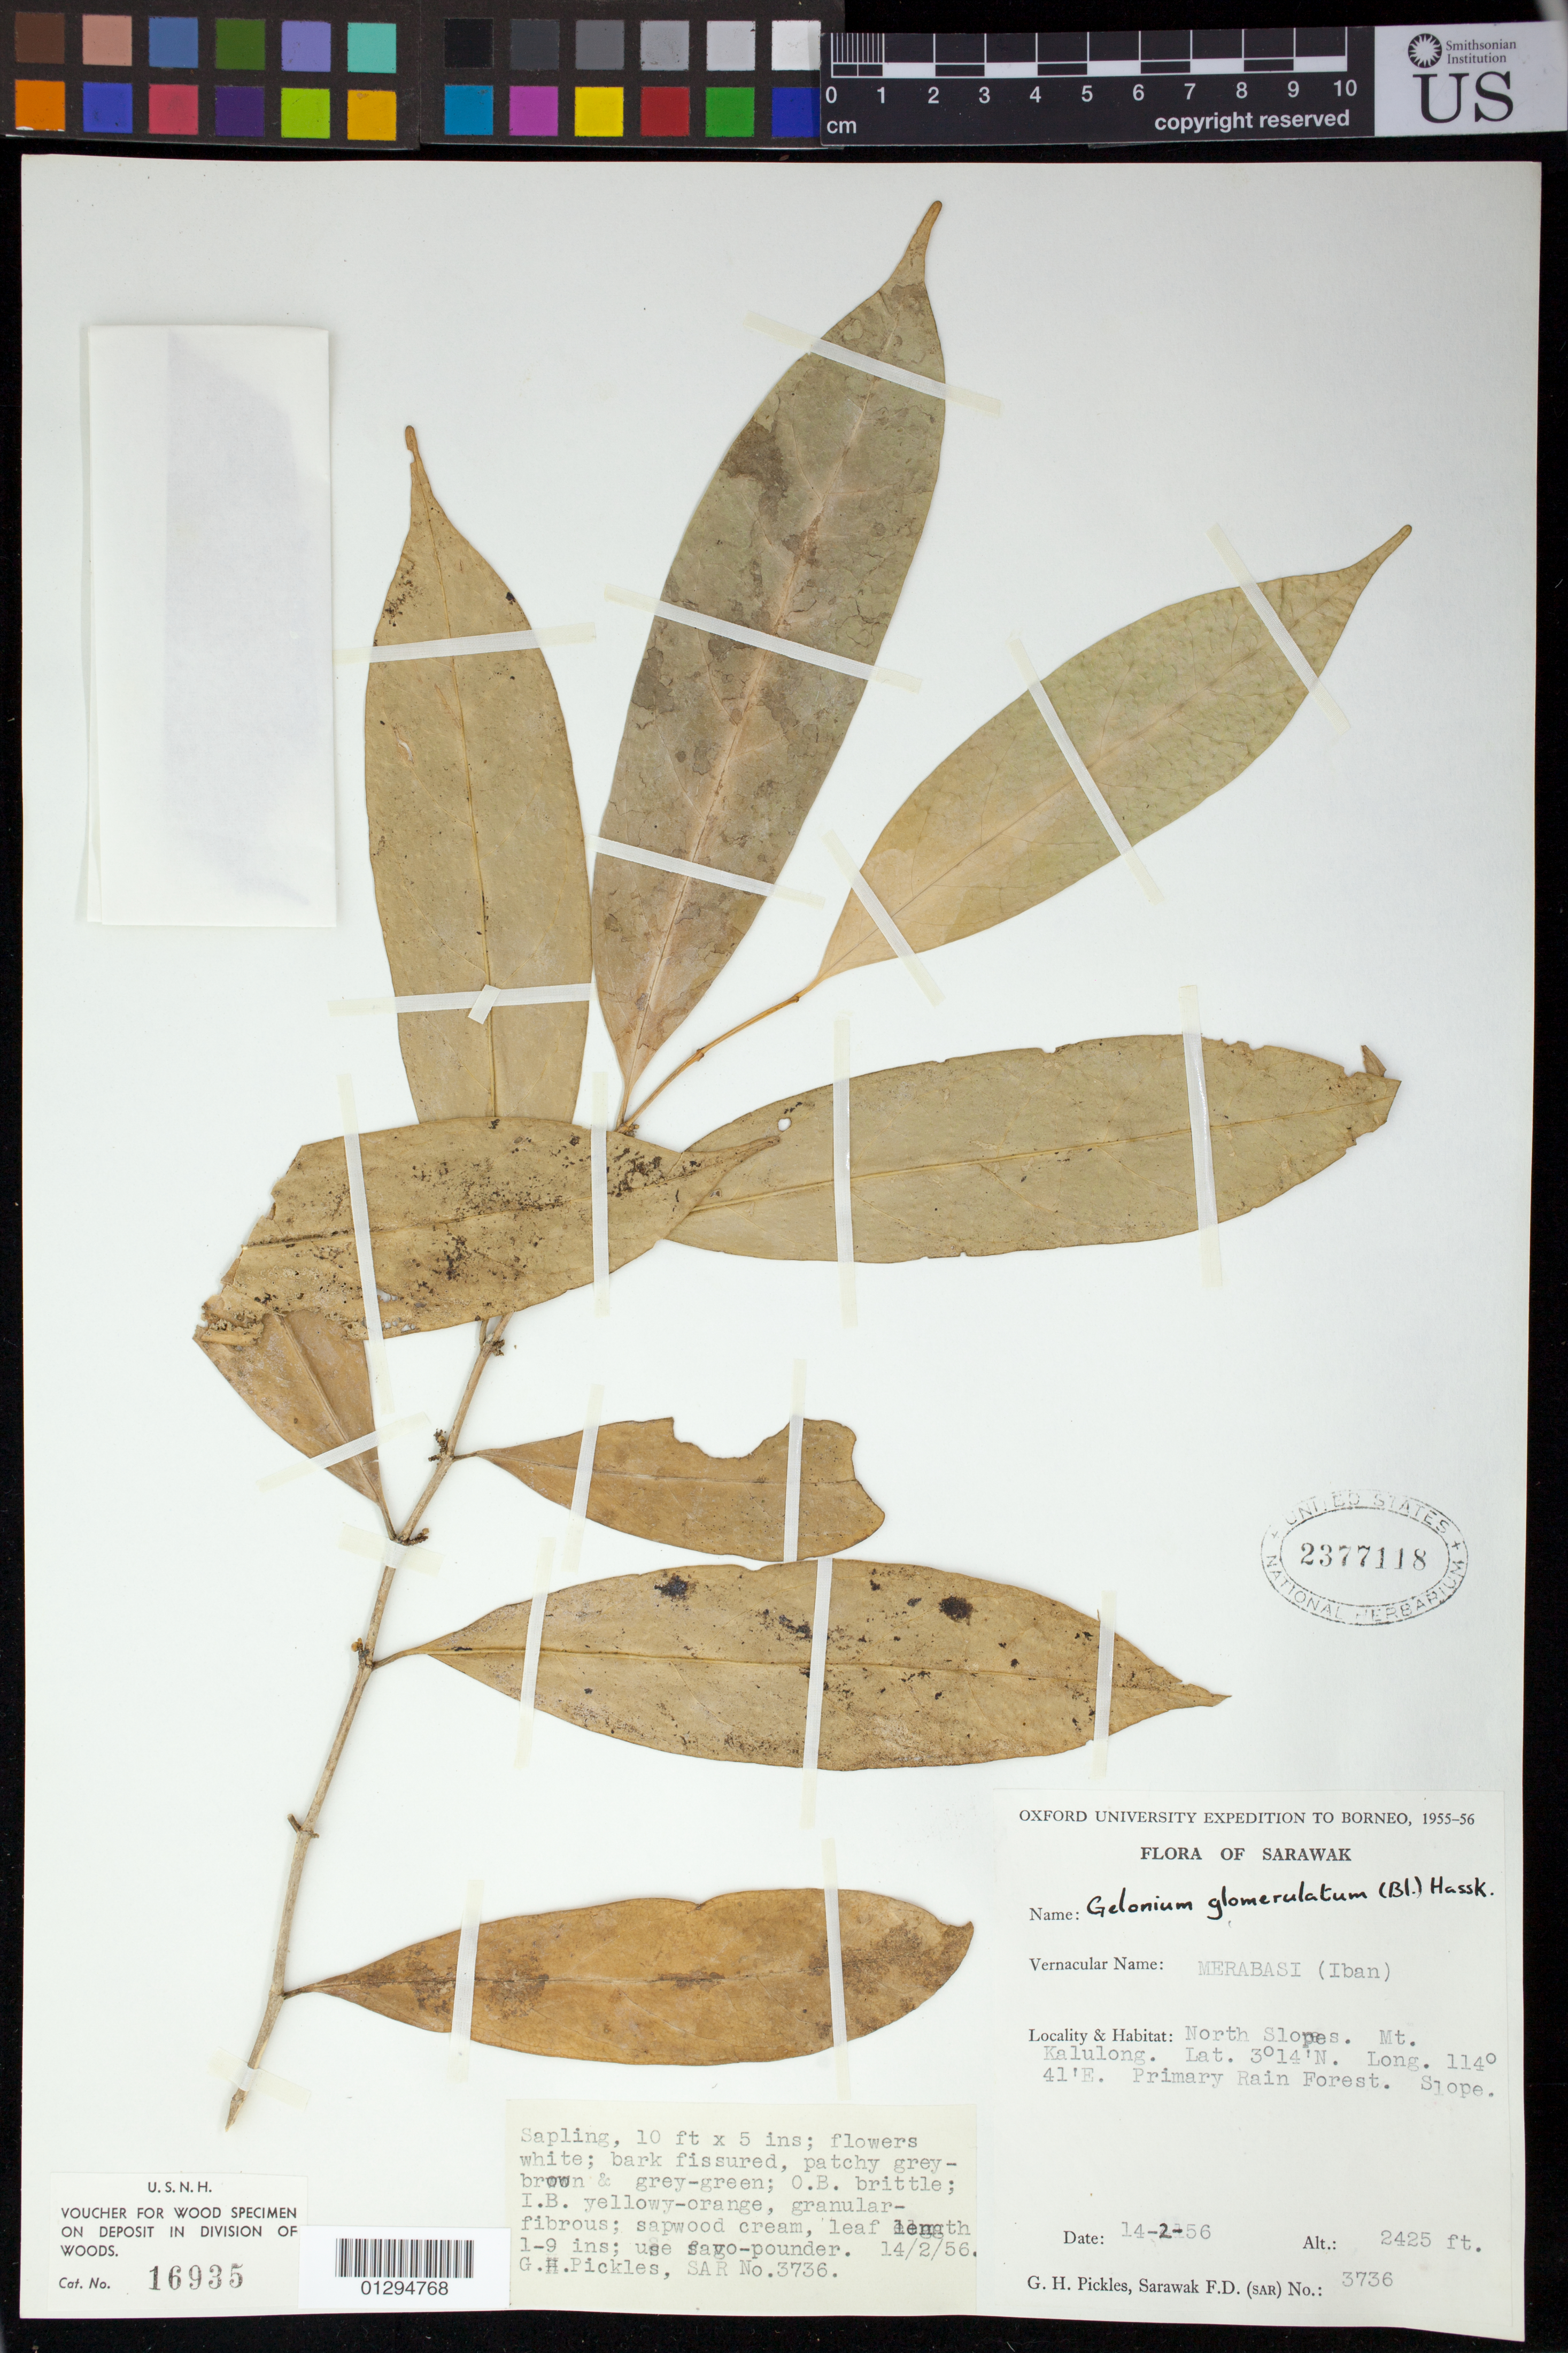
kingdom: Plantae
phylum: Tracheophyta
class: Magnoliopsida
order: Malpighiales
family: Euphorbiaceae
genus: Suregada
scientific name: Suregada glomerulata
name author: (Blume) Baill.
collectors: G. Pickles & Sarawak Forest Dept.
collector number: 3736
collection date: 1956-02-14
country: Malaysia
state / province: Sarawak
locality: North Slopes. Mt. Kalulong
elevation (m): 739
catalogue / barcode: US 2377118